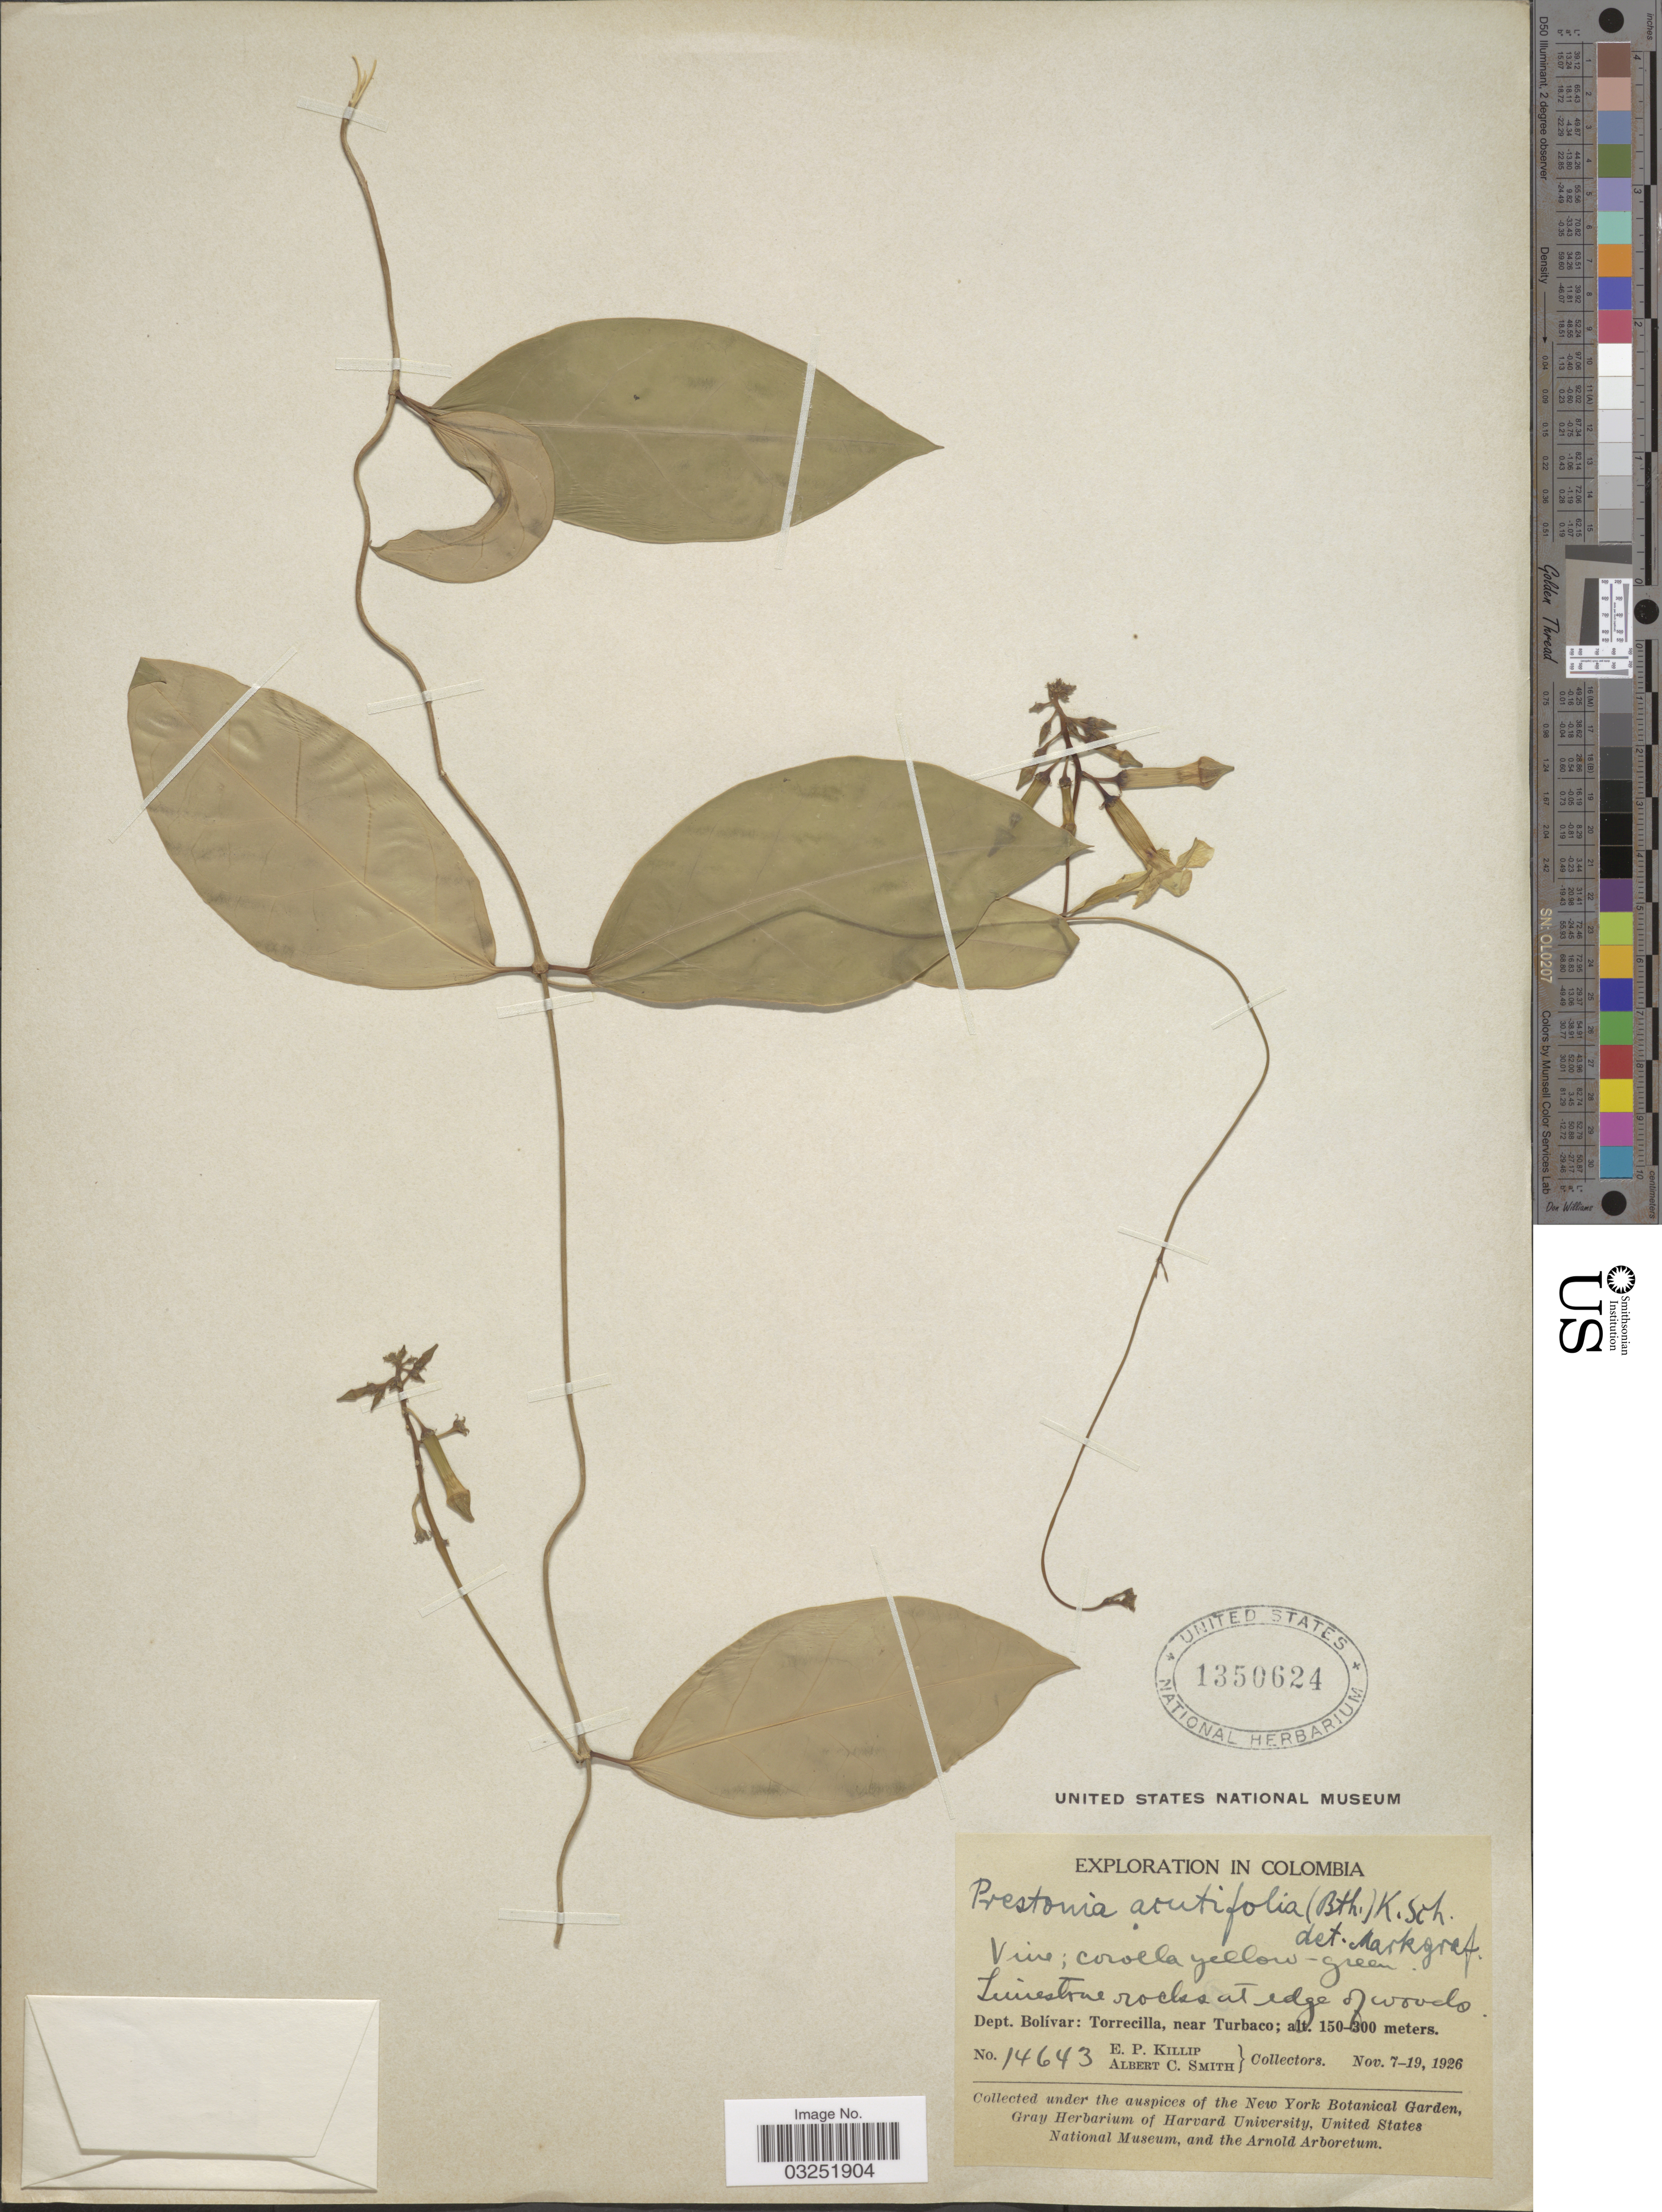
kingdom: Plantae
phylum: Tracheophyta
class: Magnoliopsida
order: Gentianales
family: Apocynaceae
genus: Prestonia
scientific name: Prestonia acutifolia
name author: (Benth. & Müll. Arg.) K. Schum.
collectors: E. P. Killip & A. C. Smith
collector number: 14643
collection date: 1926-11-07/1926-11-19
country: Colombia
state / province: Bolívar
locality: Dept. Bolívar: Torrecilla, near Turbaco.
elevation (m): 150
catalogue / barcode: US 1350624